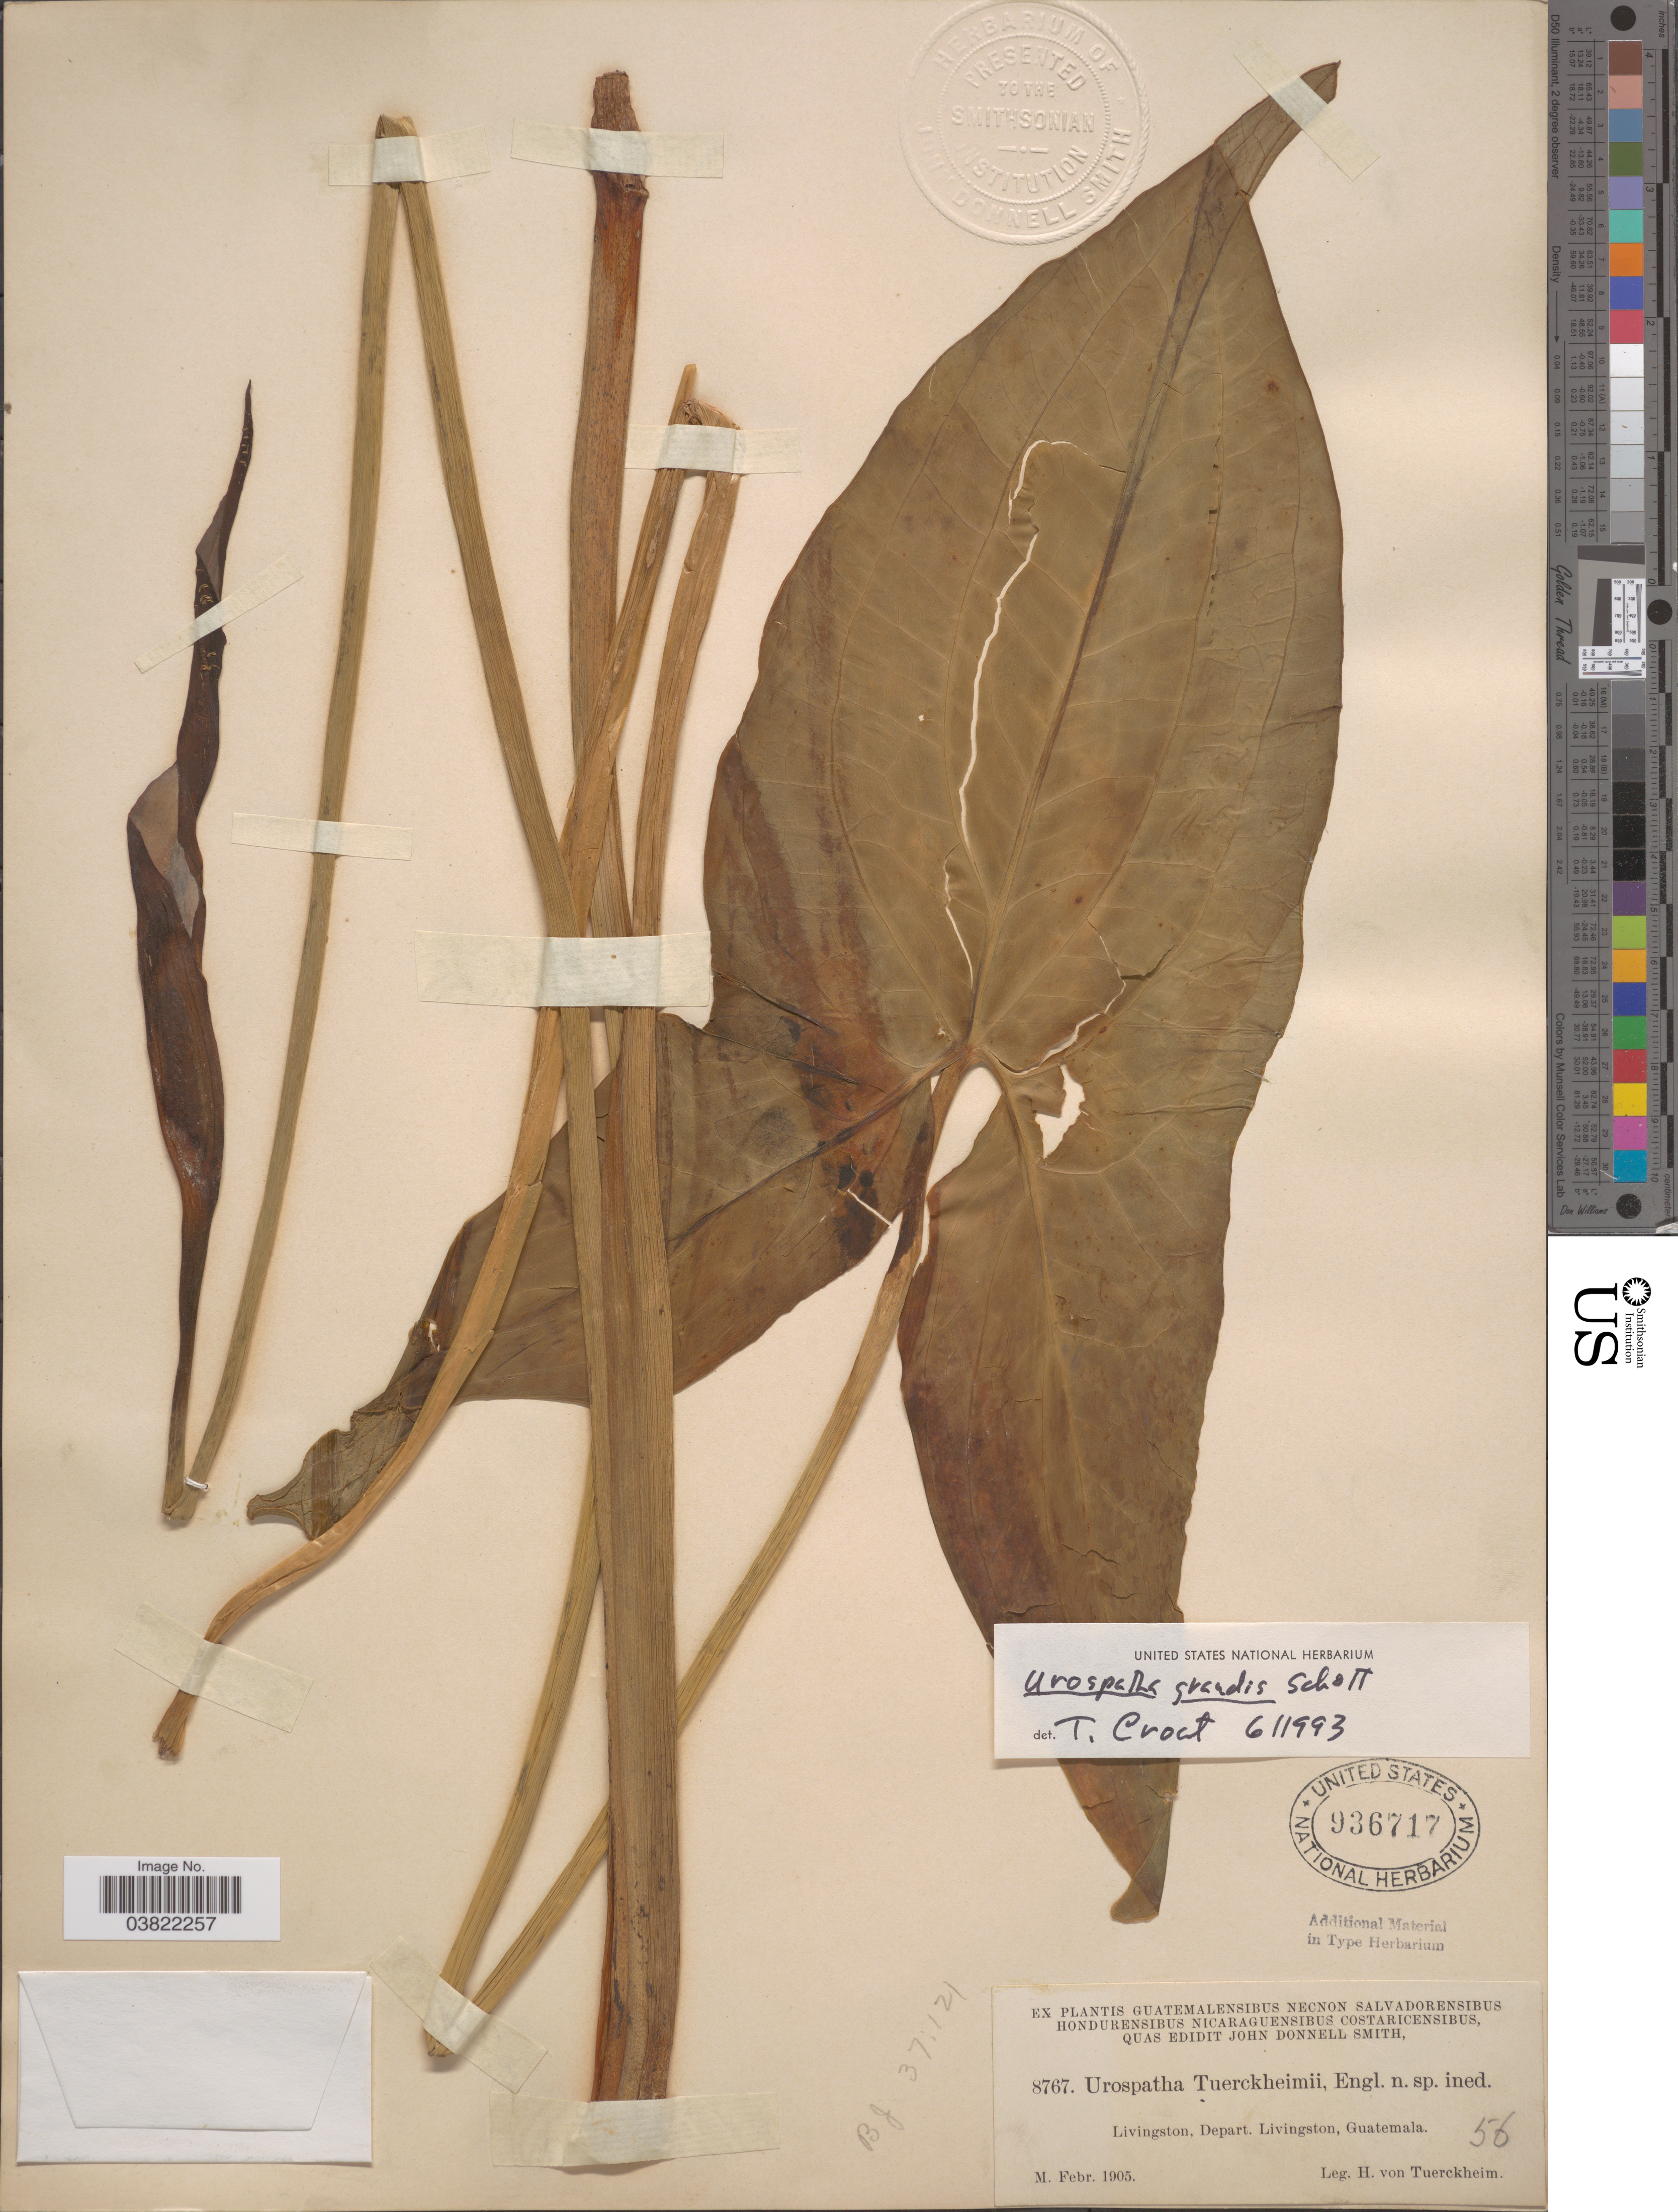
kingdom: Plantae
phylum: Tracheophyta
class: Liliopsida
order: Alismatales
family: Araceae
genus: Urospatha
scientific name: Urospatha grandis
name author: Schott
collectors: H. von Tuerckheim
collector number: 8767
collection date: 1905-02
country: Guatemala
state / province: Izabal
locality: Livingston, Depart. Livingston.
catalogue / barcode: US 936717